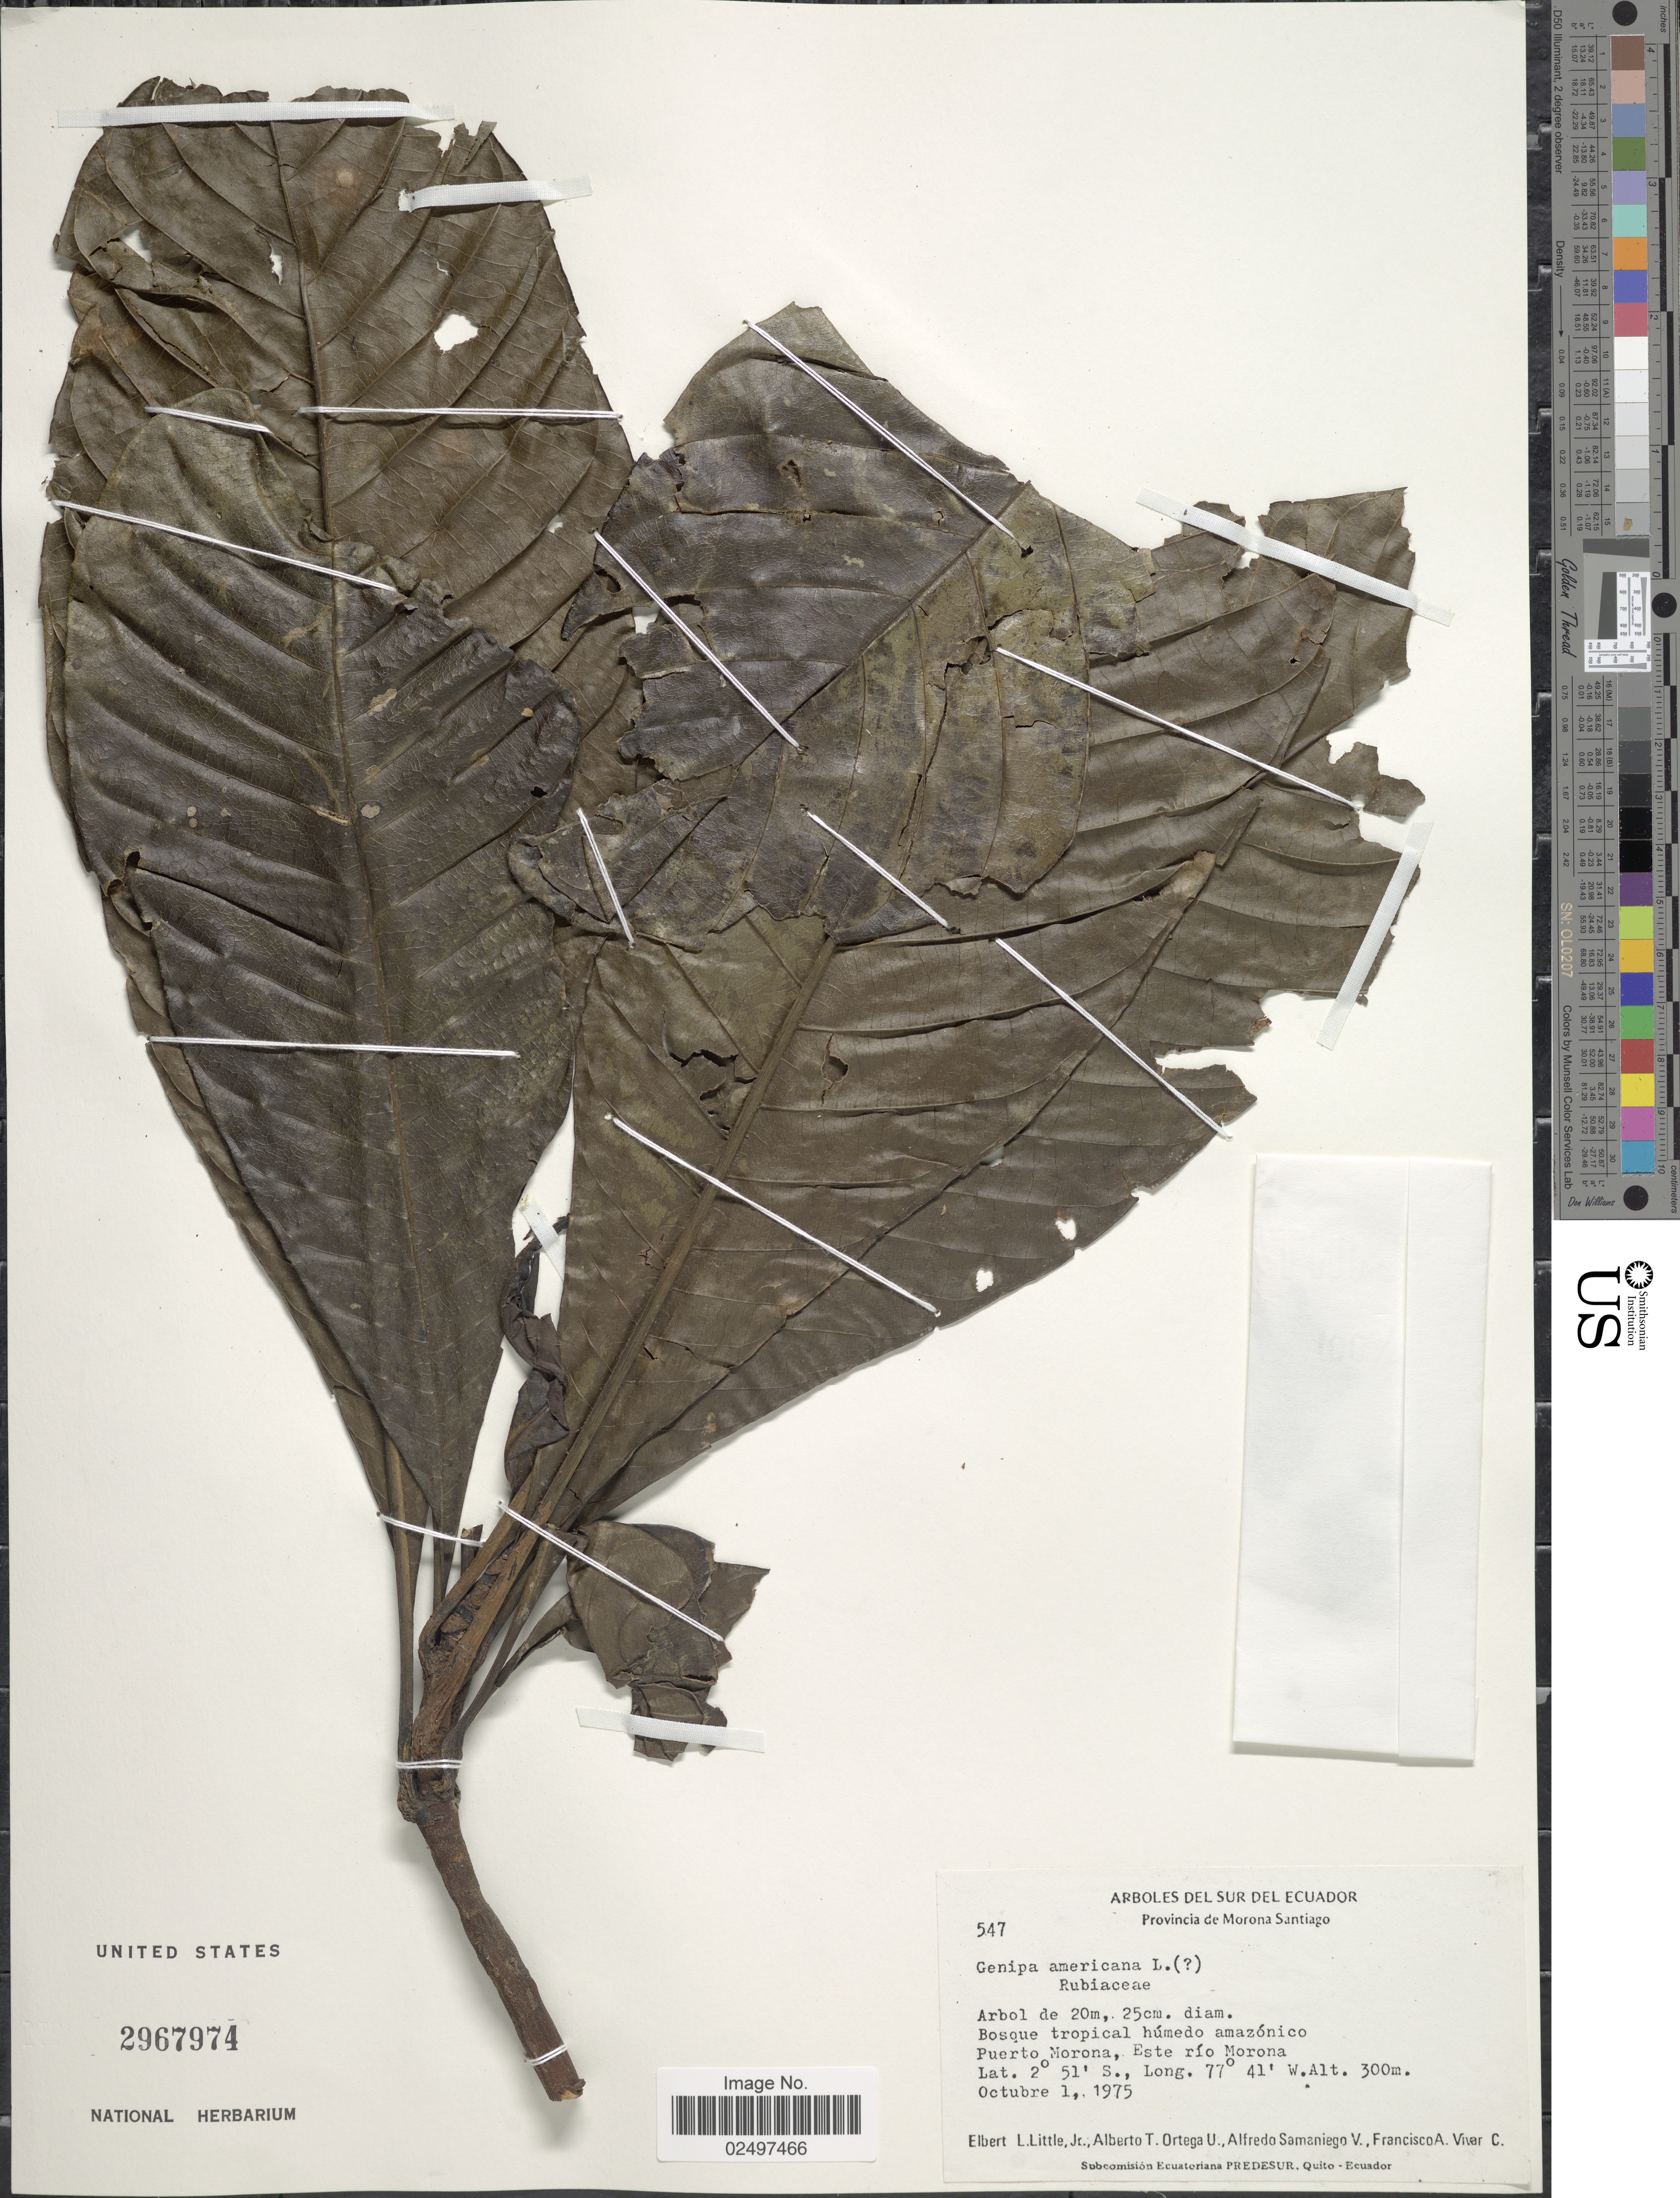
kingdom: Plantae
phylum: Tracheophyta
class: Magnoliopsida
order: Gentianales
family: Rubiaceae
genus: Genipa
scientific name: Genipa americana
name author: L.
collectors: E. L. Little, A. T. Ortega U., A. V. Samaniego & F. A. Vivar C.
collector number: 547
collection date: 1975-10-01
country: Ecuador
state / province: Morona-Santiago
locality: Provincia de Morona Santiago. Bosque tropical humedo amazonico. Puerto Morona, Este de rio Morona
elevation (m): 300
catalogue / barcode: US 2967974